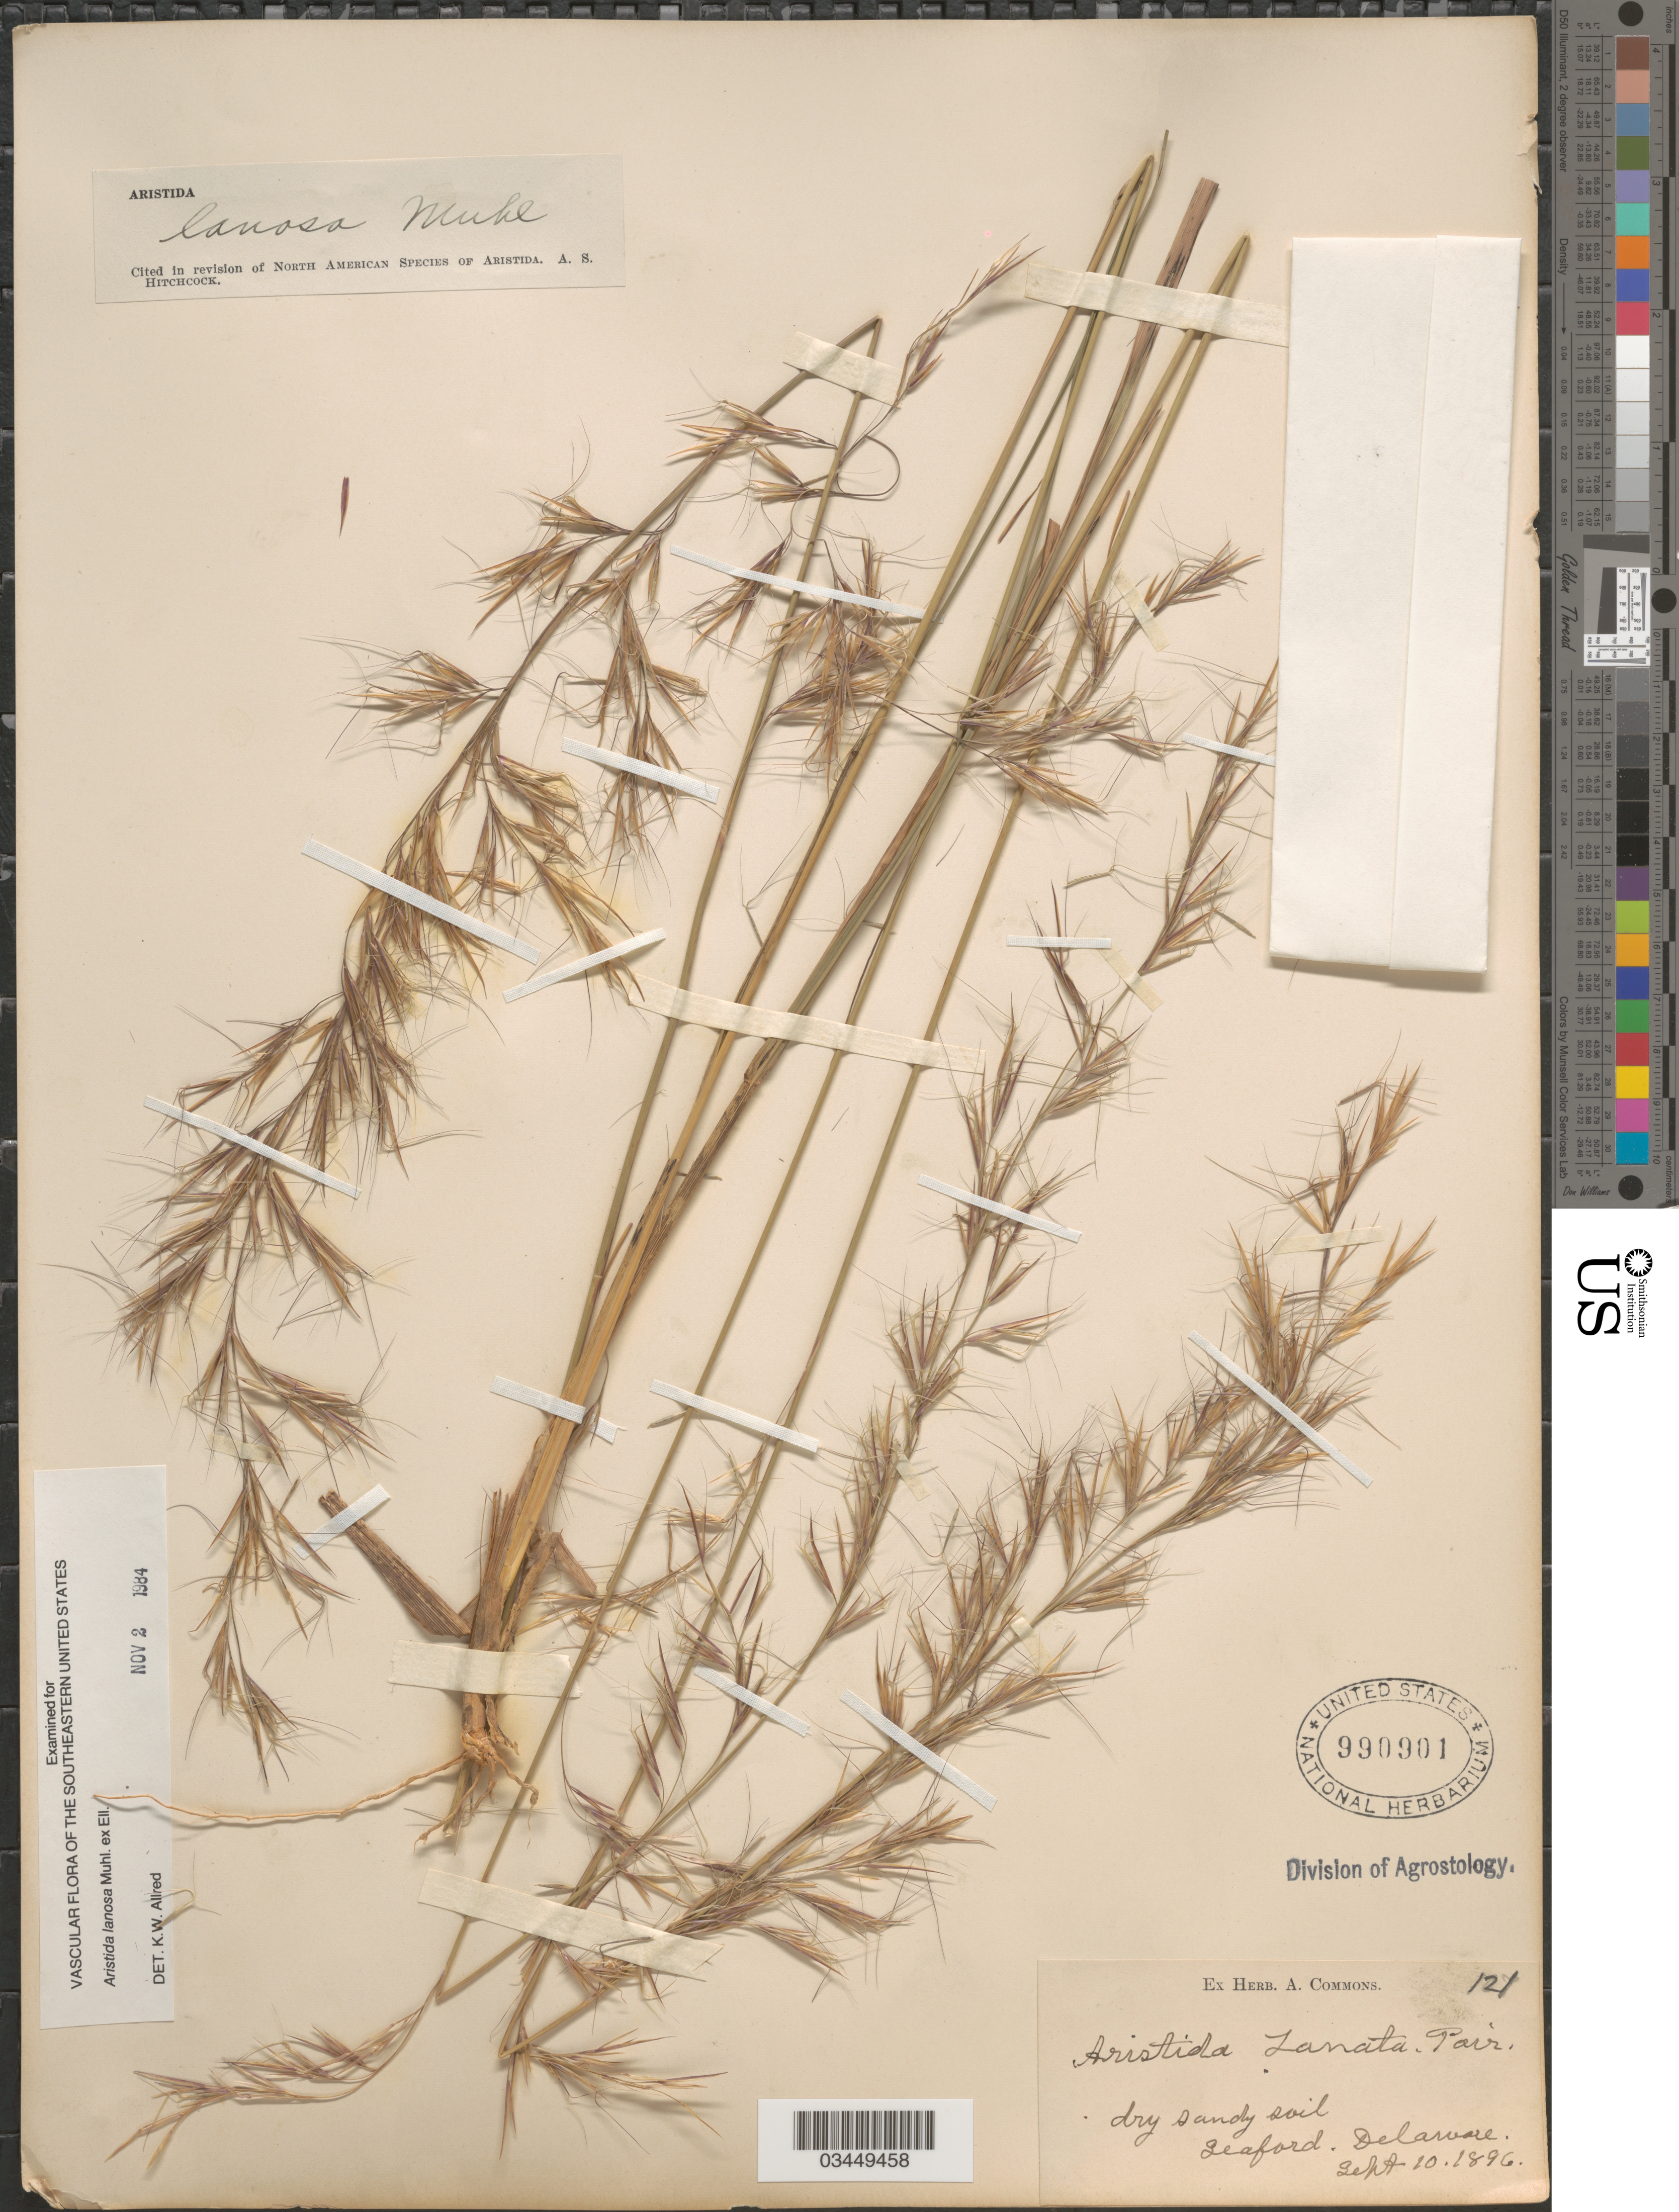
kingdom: Plantae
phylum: Tracheophyta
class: Liliopsida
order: Poales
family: Poaceae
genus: Aristida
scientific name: Aristida lanosa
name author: Muhl.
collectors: ex herb. A. Commons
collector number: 121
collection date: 1896-09-10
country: United States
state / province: Delaware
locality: Seaford.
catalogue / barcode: US 990901